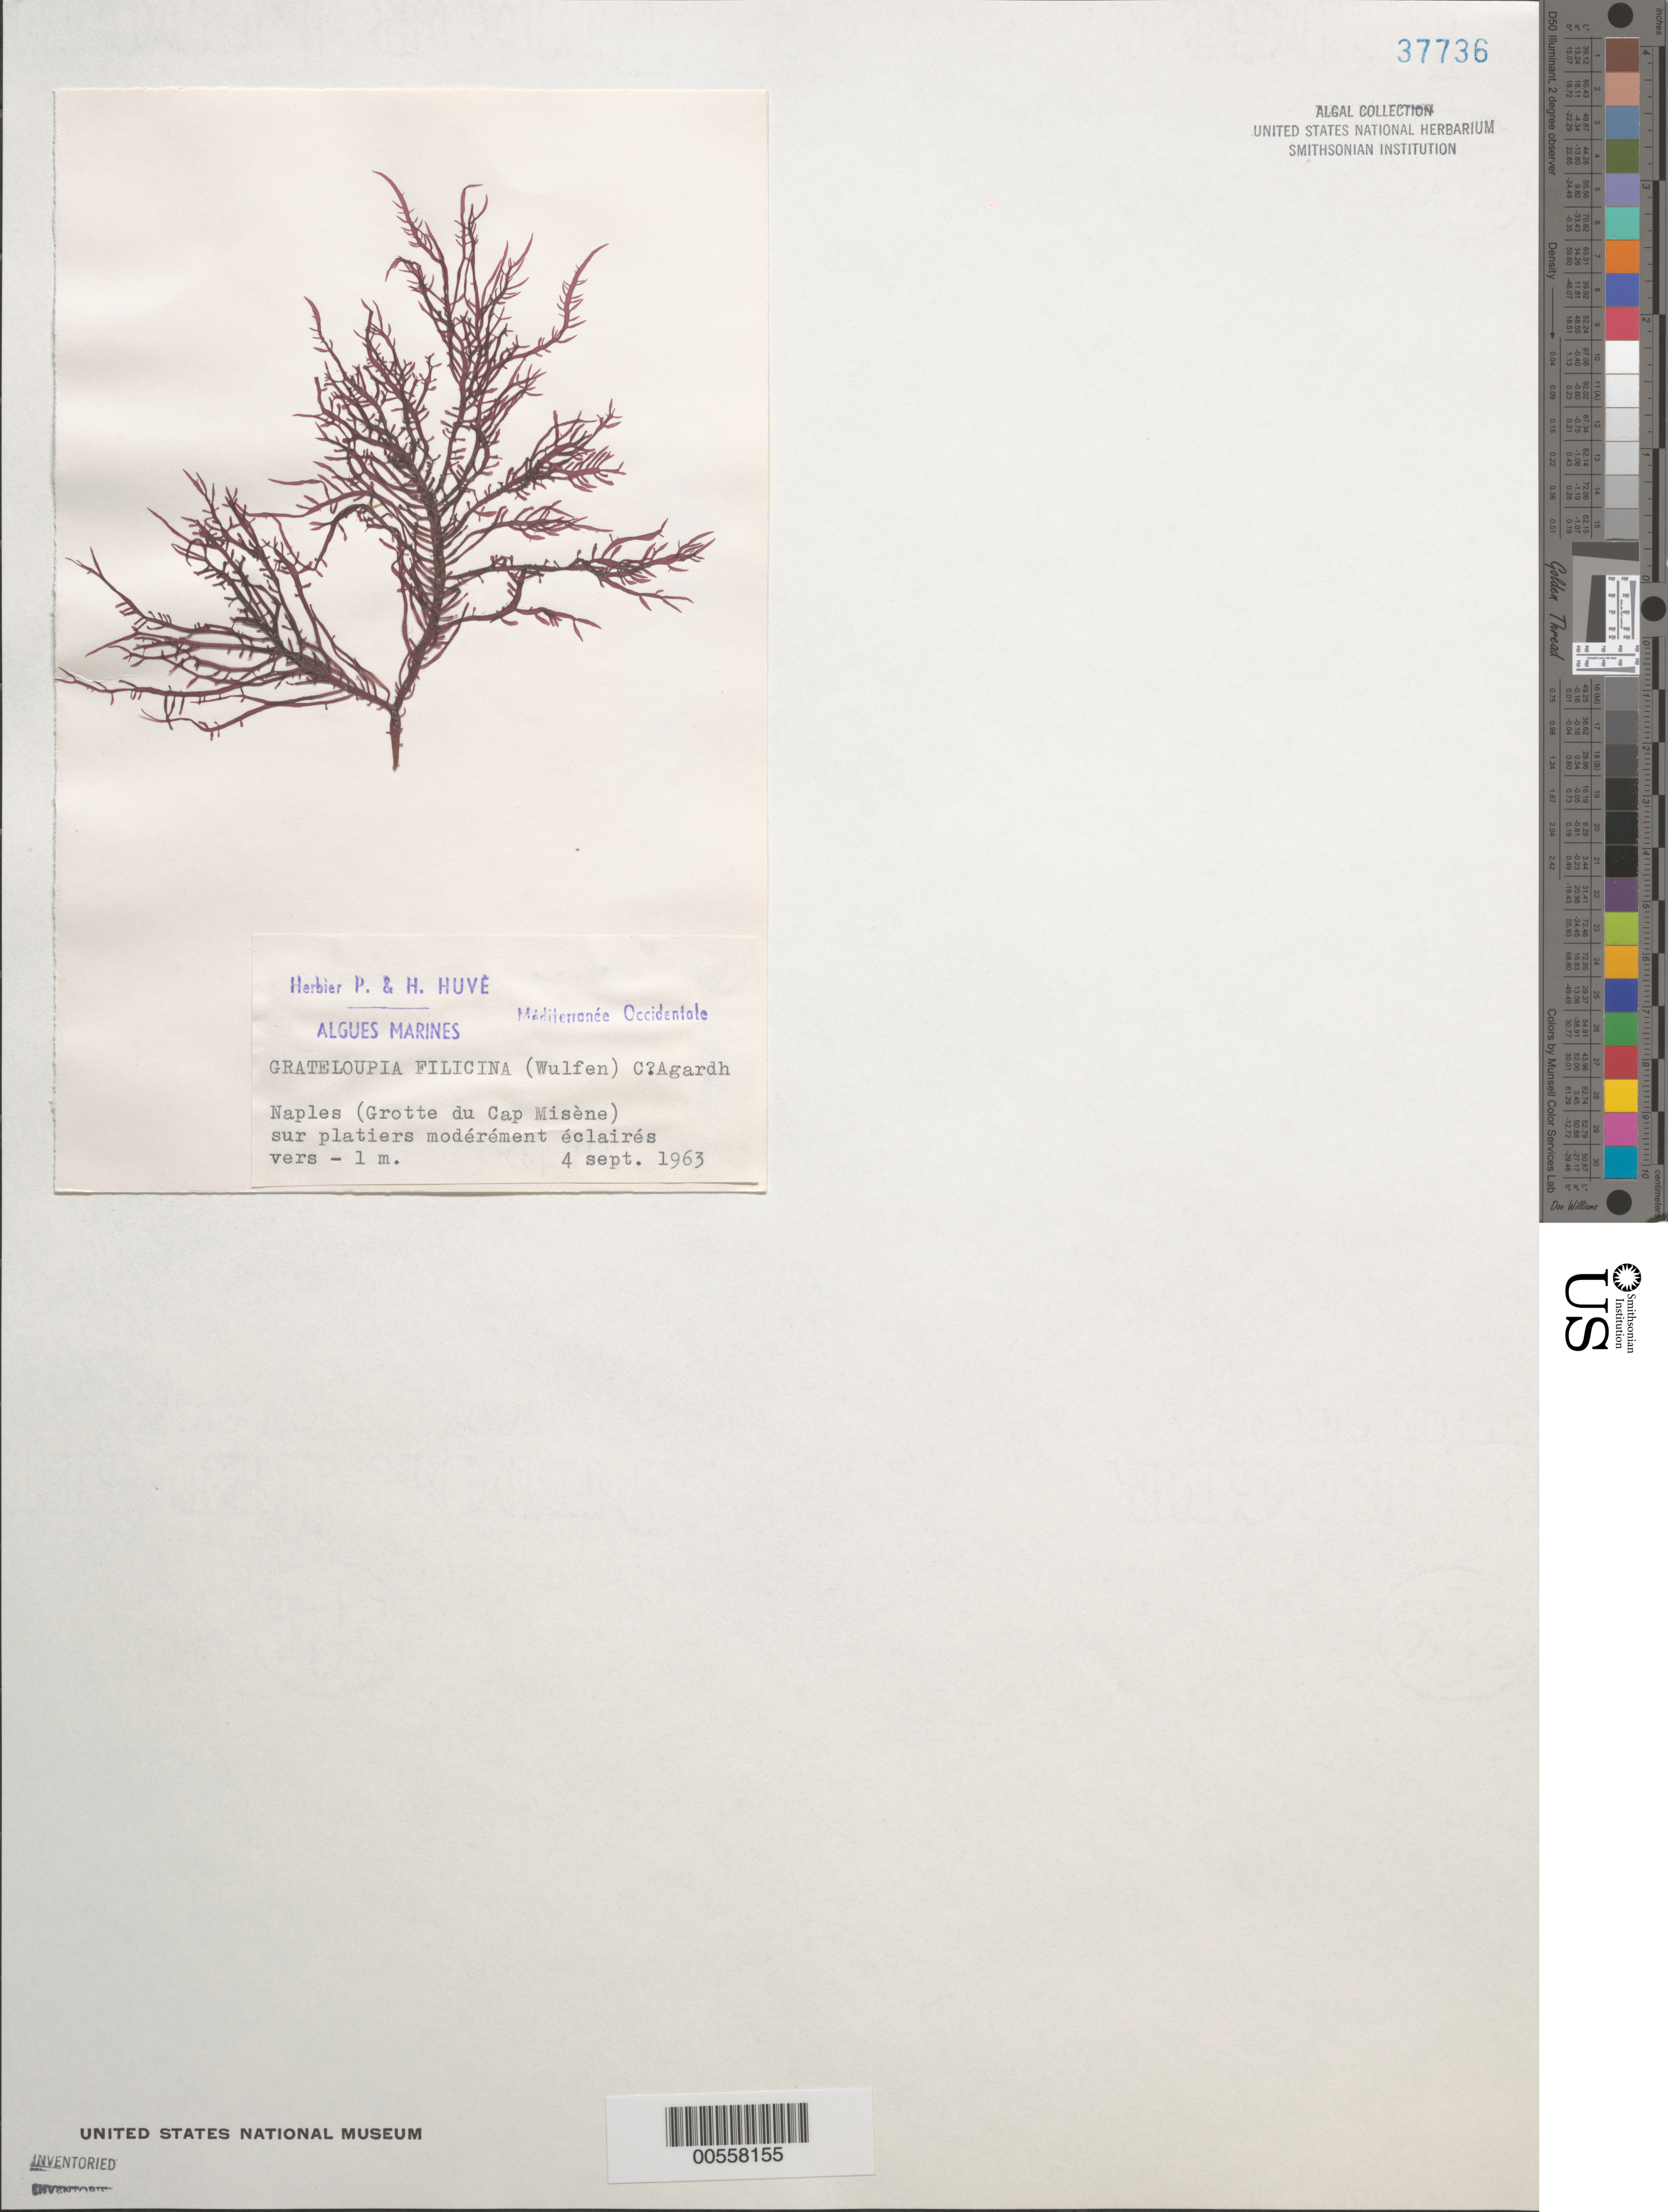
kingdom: Plantae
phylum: Rhodophyta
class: Florideophyceae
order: Halymeniales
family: Halymeniaceae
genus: Grateloupia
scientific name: Grateloupia filicina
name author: (J.V.Lamouroux) C. Agardh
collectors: P. Huve & H. Huve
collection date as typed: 04 Sep 1963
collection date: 1963-09-04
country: Italy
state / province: Campania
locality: Naples, cabo miseno (cap misene), napoli province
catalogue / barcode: US 37736